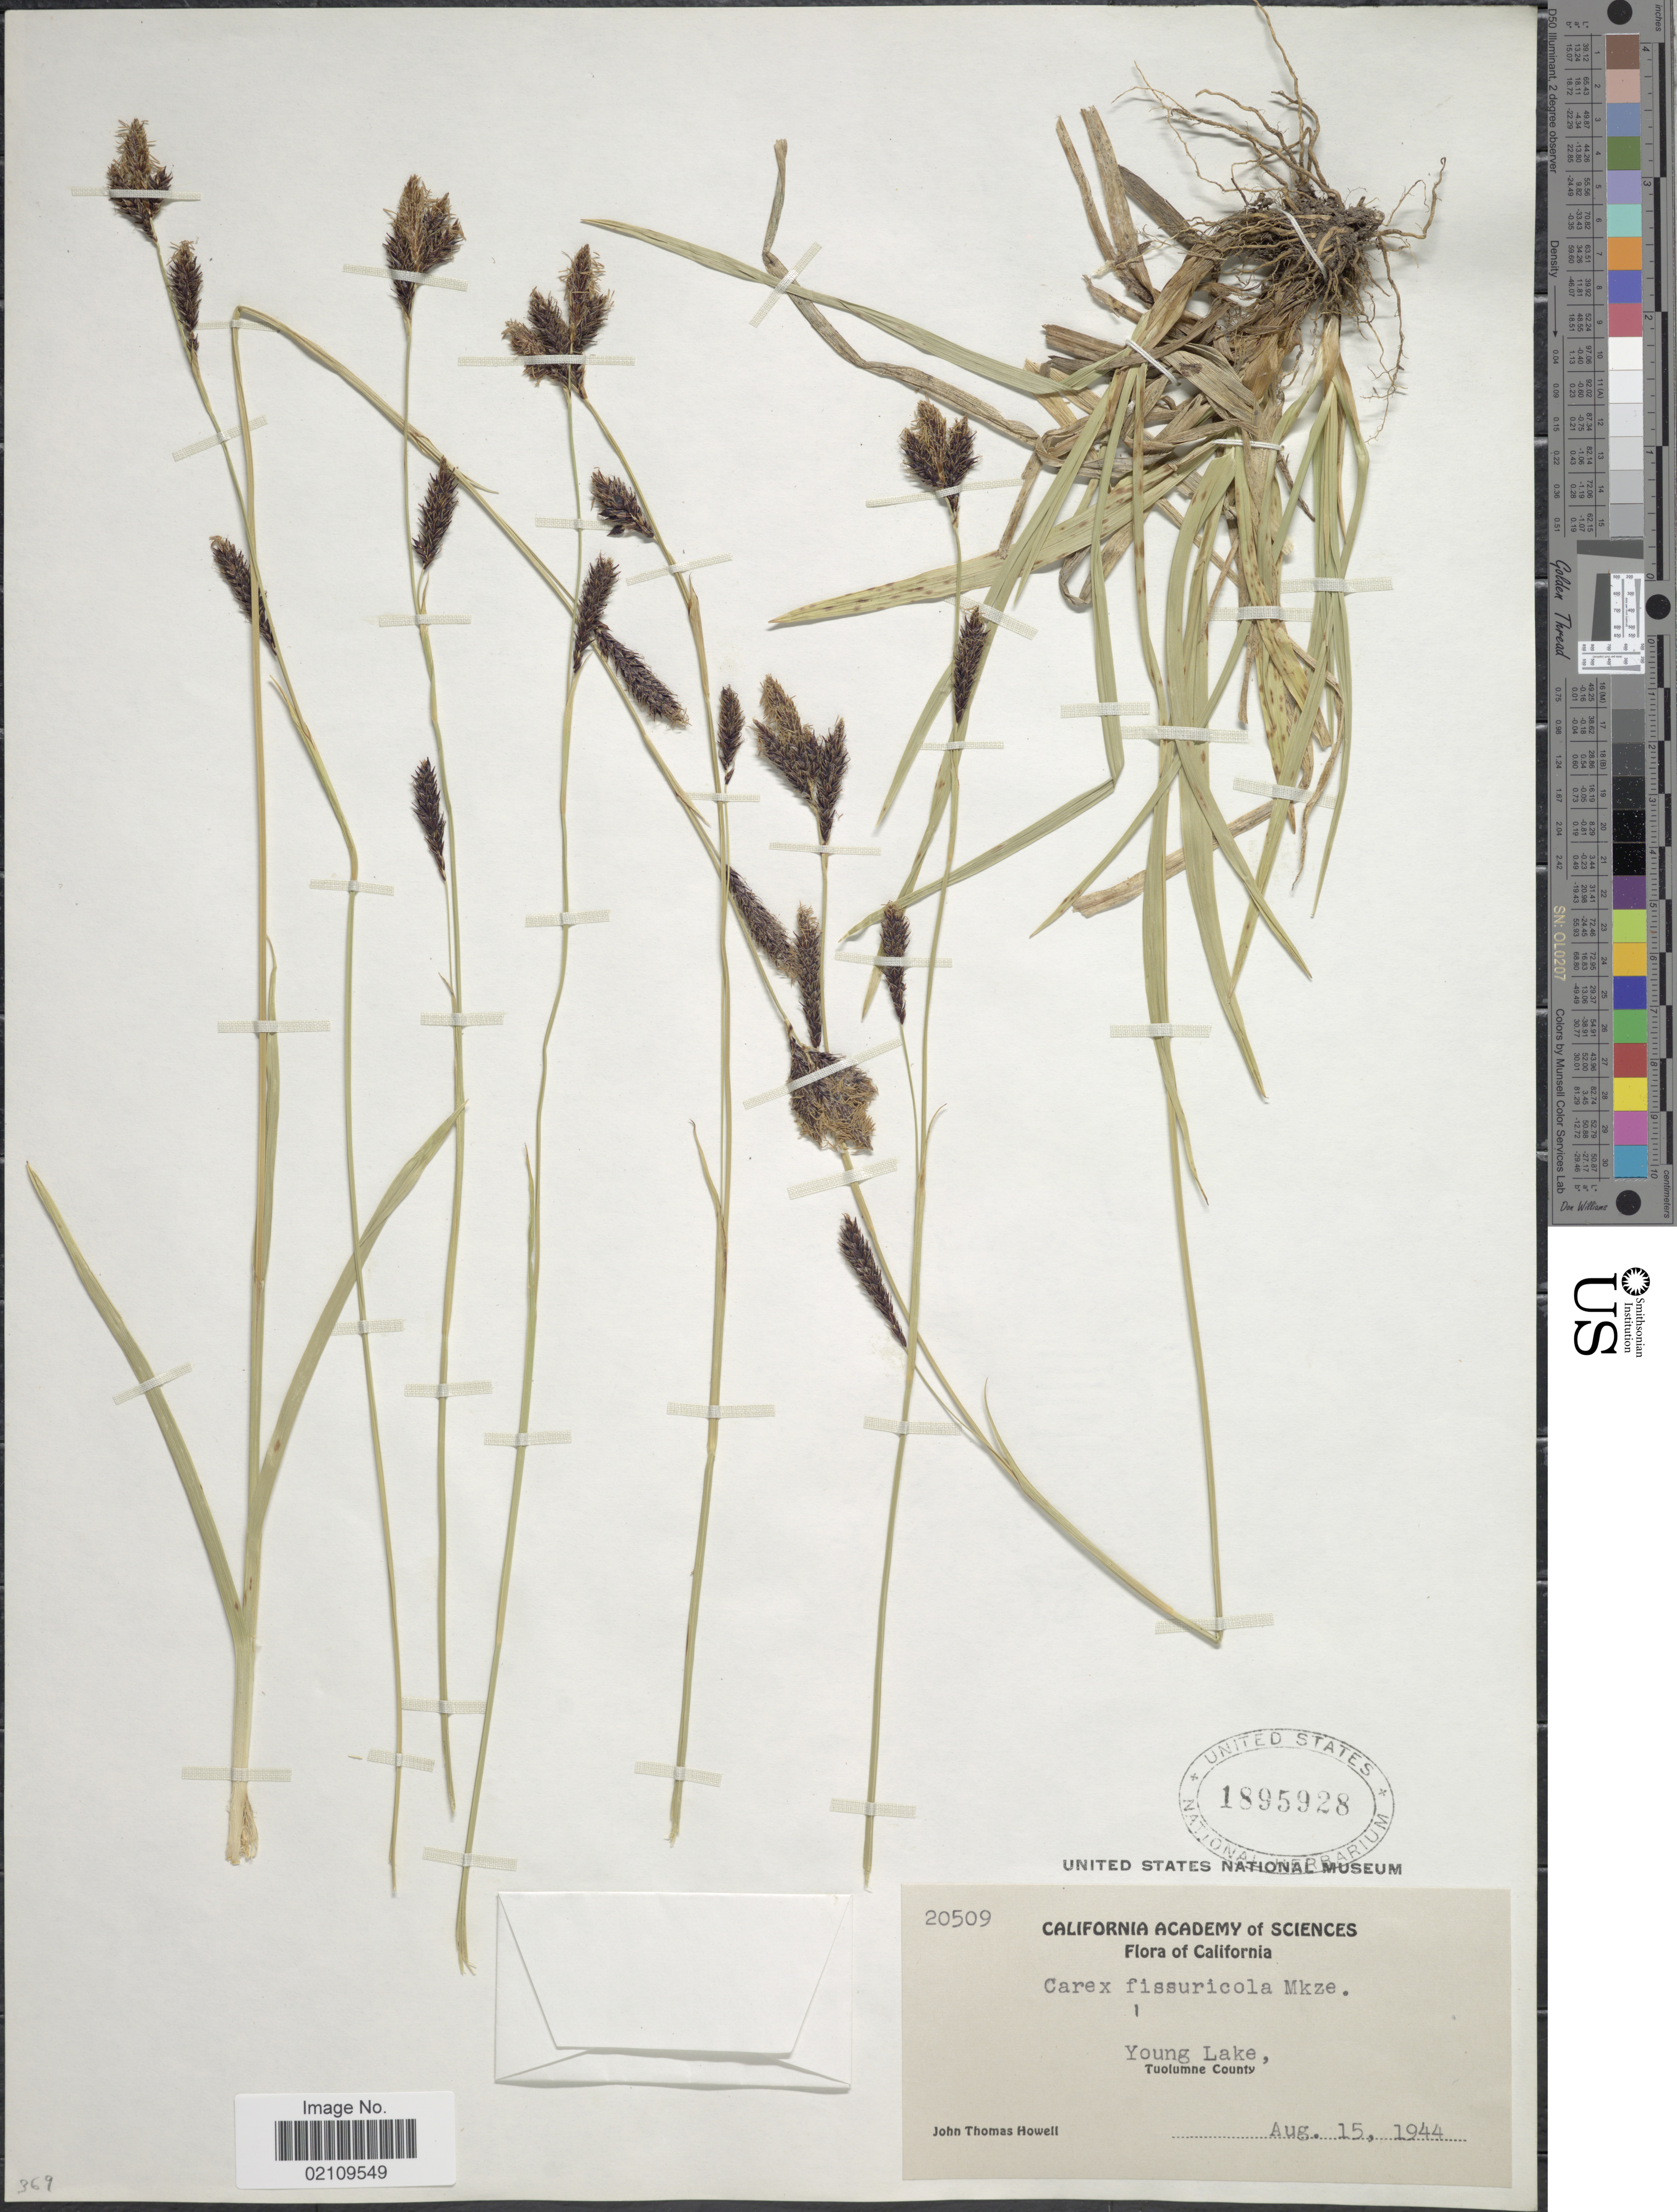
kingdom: Plantae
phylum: Tracheophyta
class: Liliopsida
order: Poales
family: Cyperaceae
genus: Carex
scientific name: Carex fissuricola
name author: Mack.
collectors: J. T. Howell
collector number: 20509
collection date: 1944-08-15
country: United States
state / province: California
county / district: Tuolumne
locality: Young Lake, Tuolumne County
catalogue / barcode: US 1895928